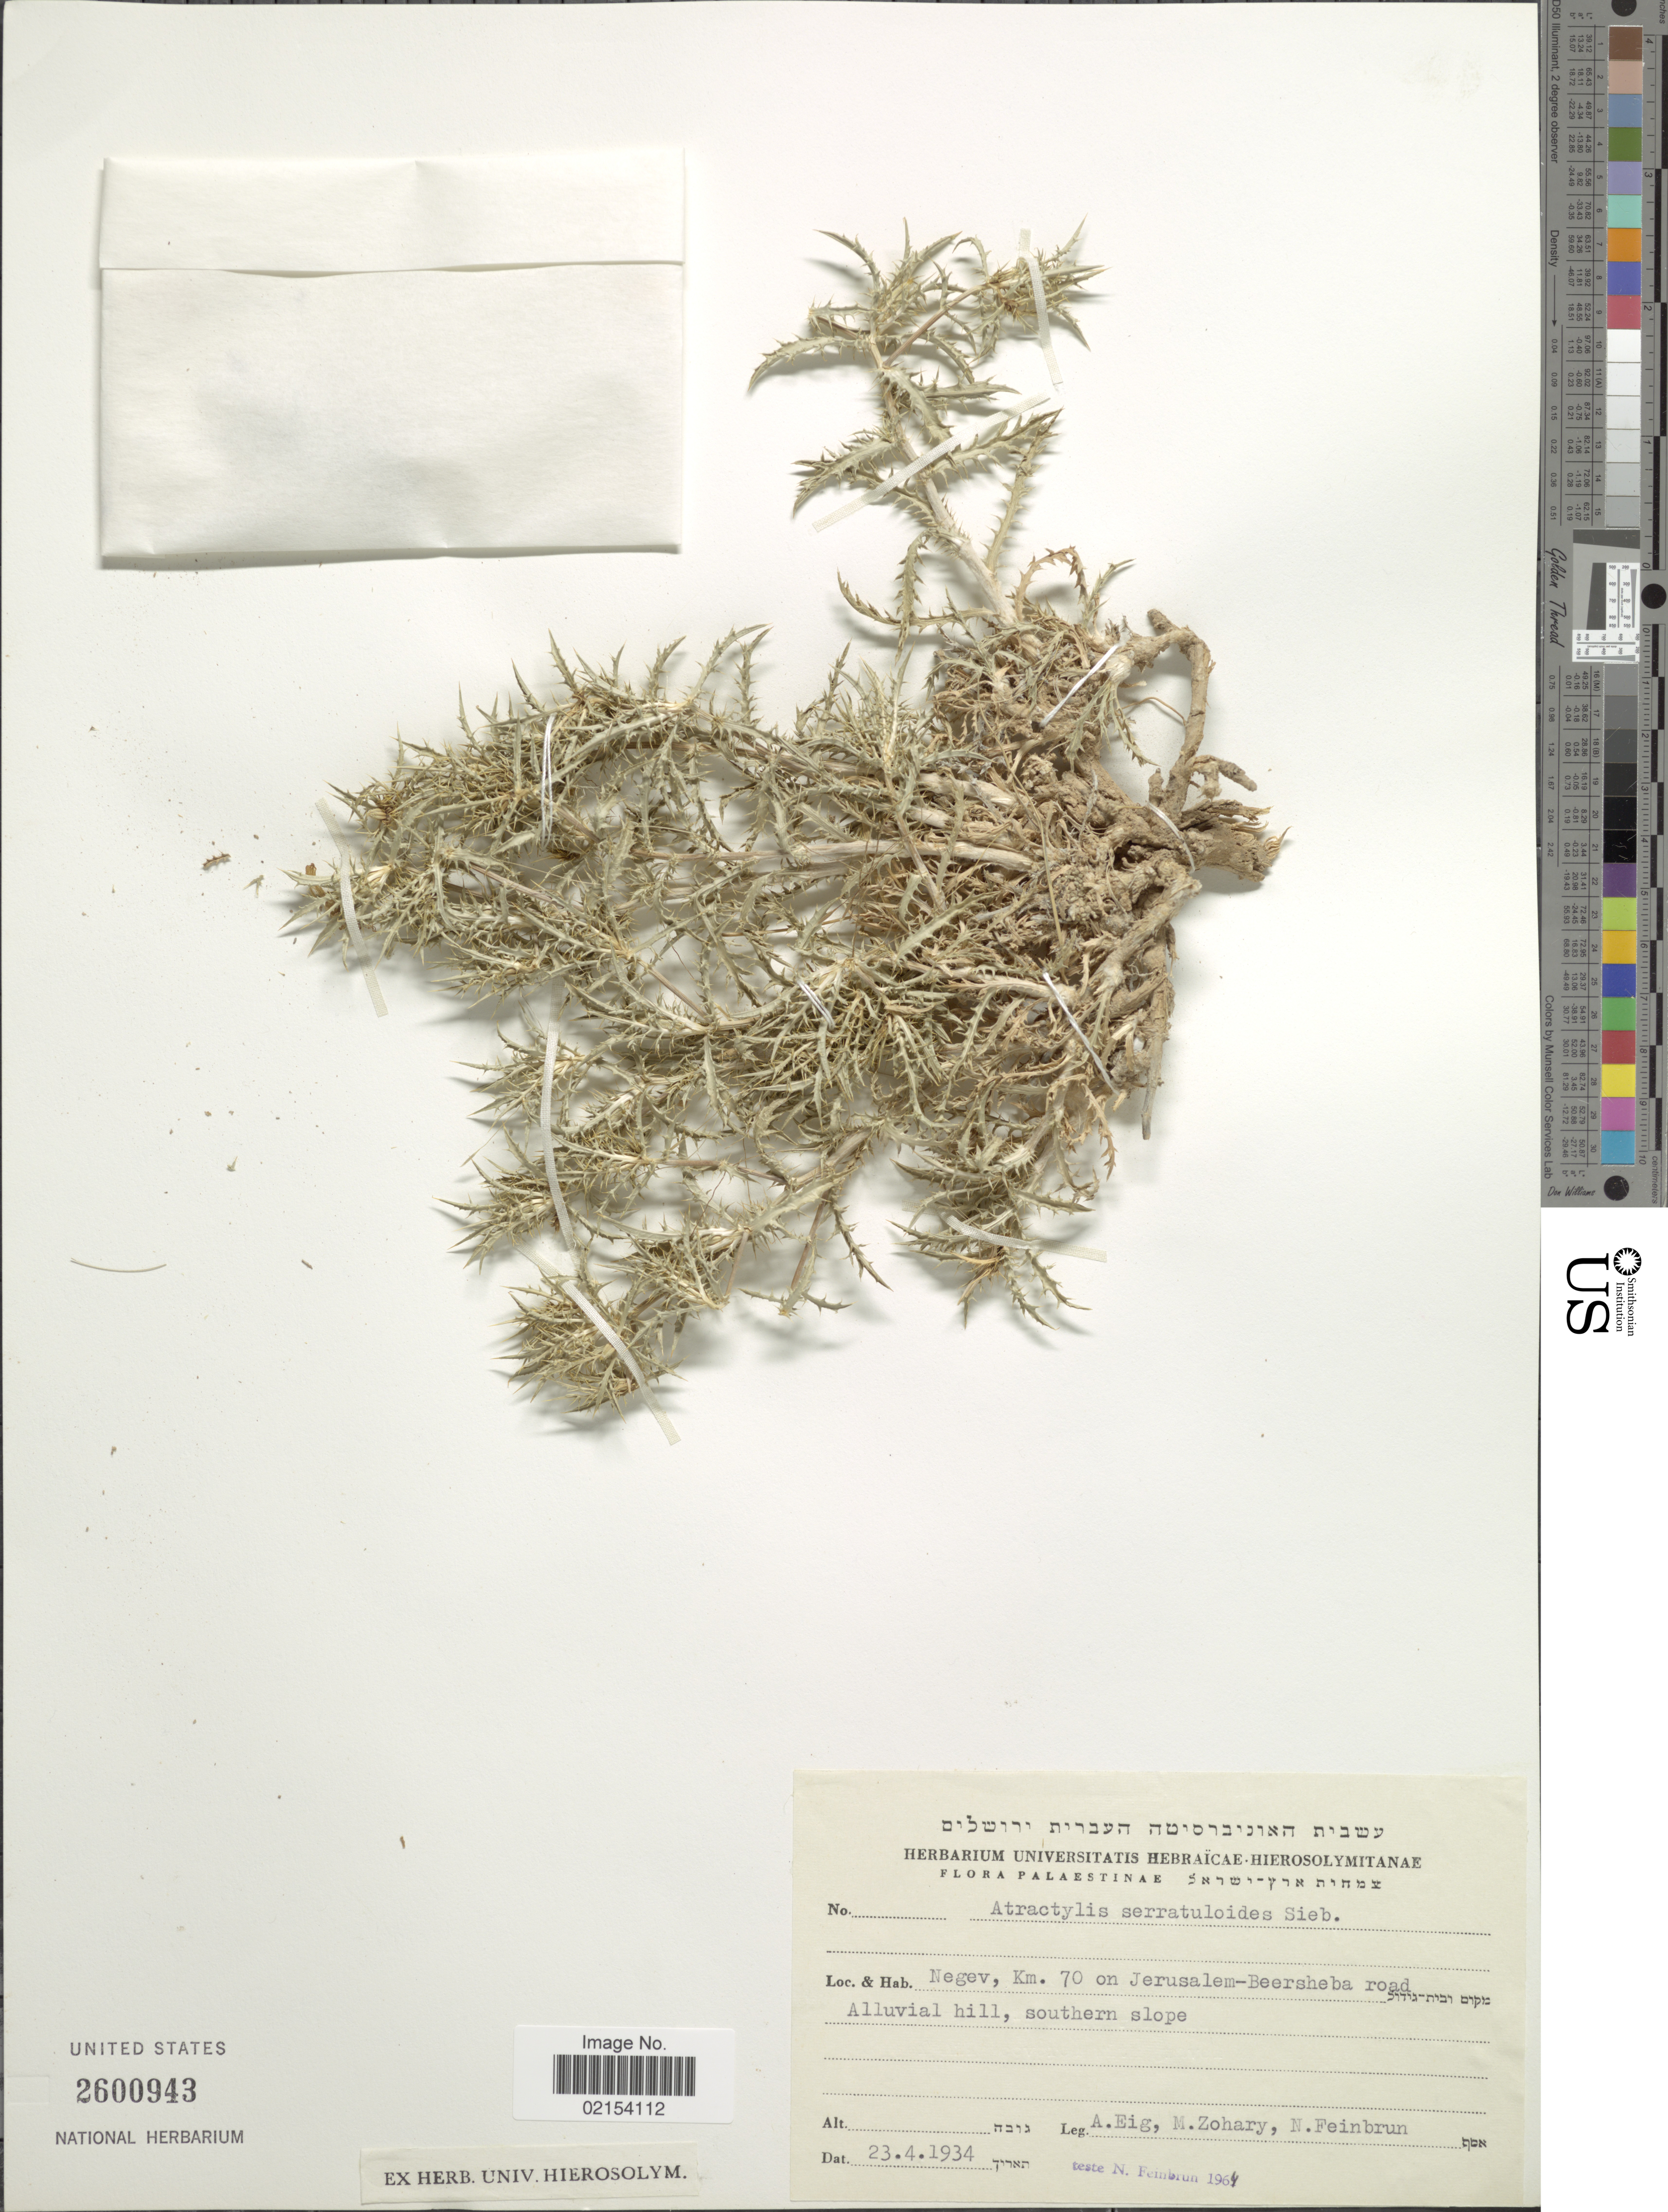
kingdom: Plantae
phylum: Tracheophyta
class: Magnoliopsida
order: Asterales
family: Asteraceae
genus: Atractylis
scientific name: Atractylis serratuloides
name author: (Cass.) DC.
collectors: A. Eig, M. Zohary & N. Feinbrun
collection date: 1934-04-23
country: Israel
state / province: Jerusalem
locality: Negev, Km. 70 on Jerusalem-Beersheba road. Alluvial hill, southern slope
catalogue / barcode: US 2600943